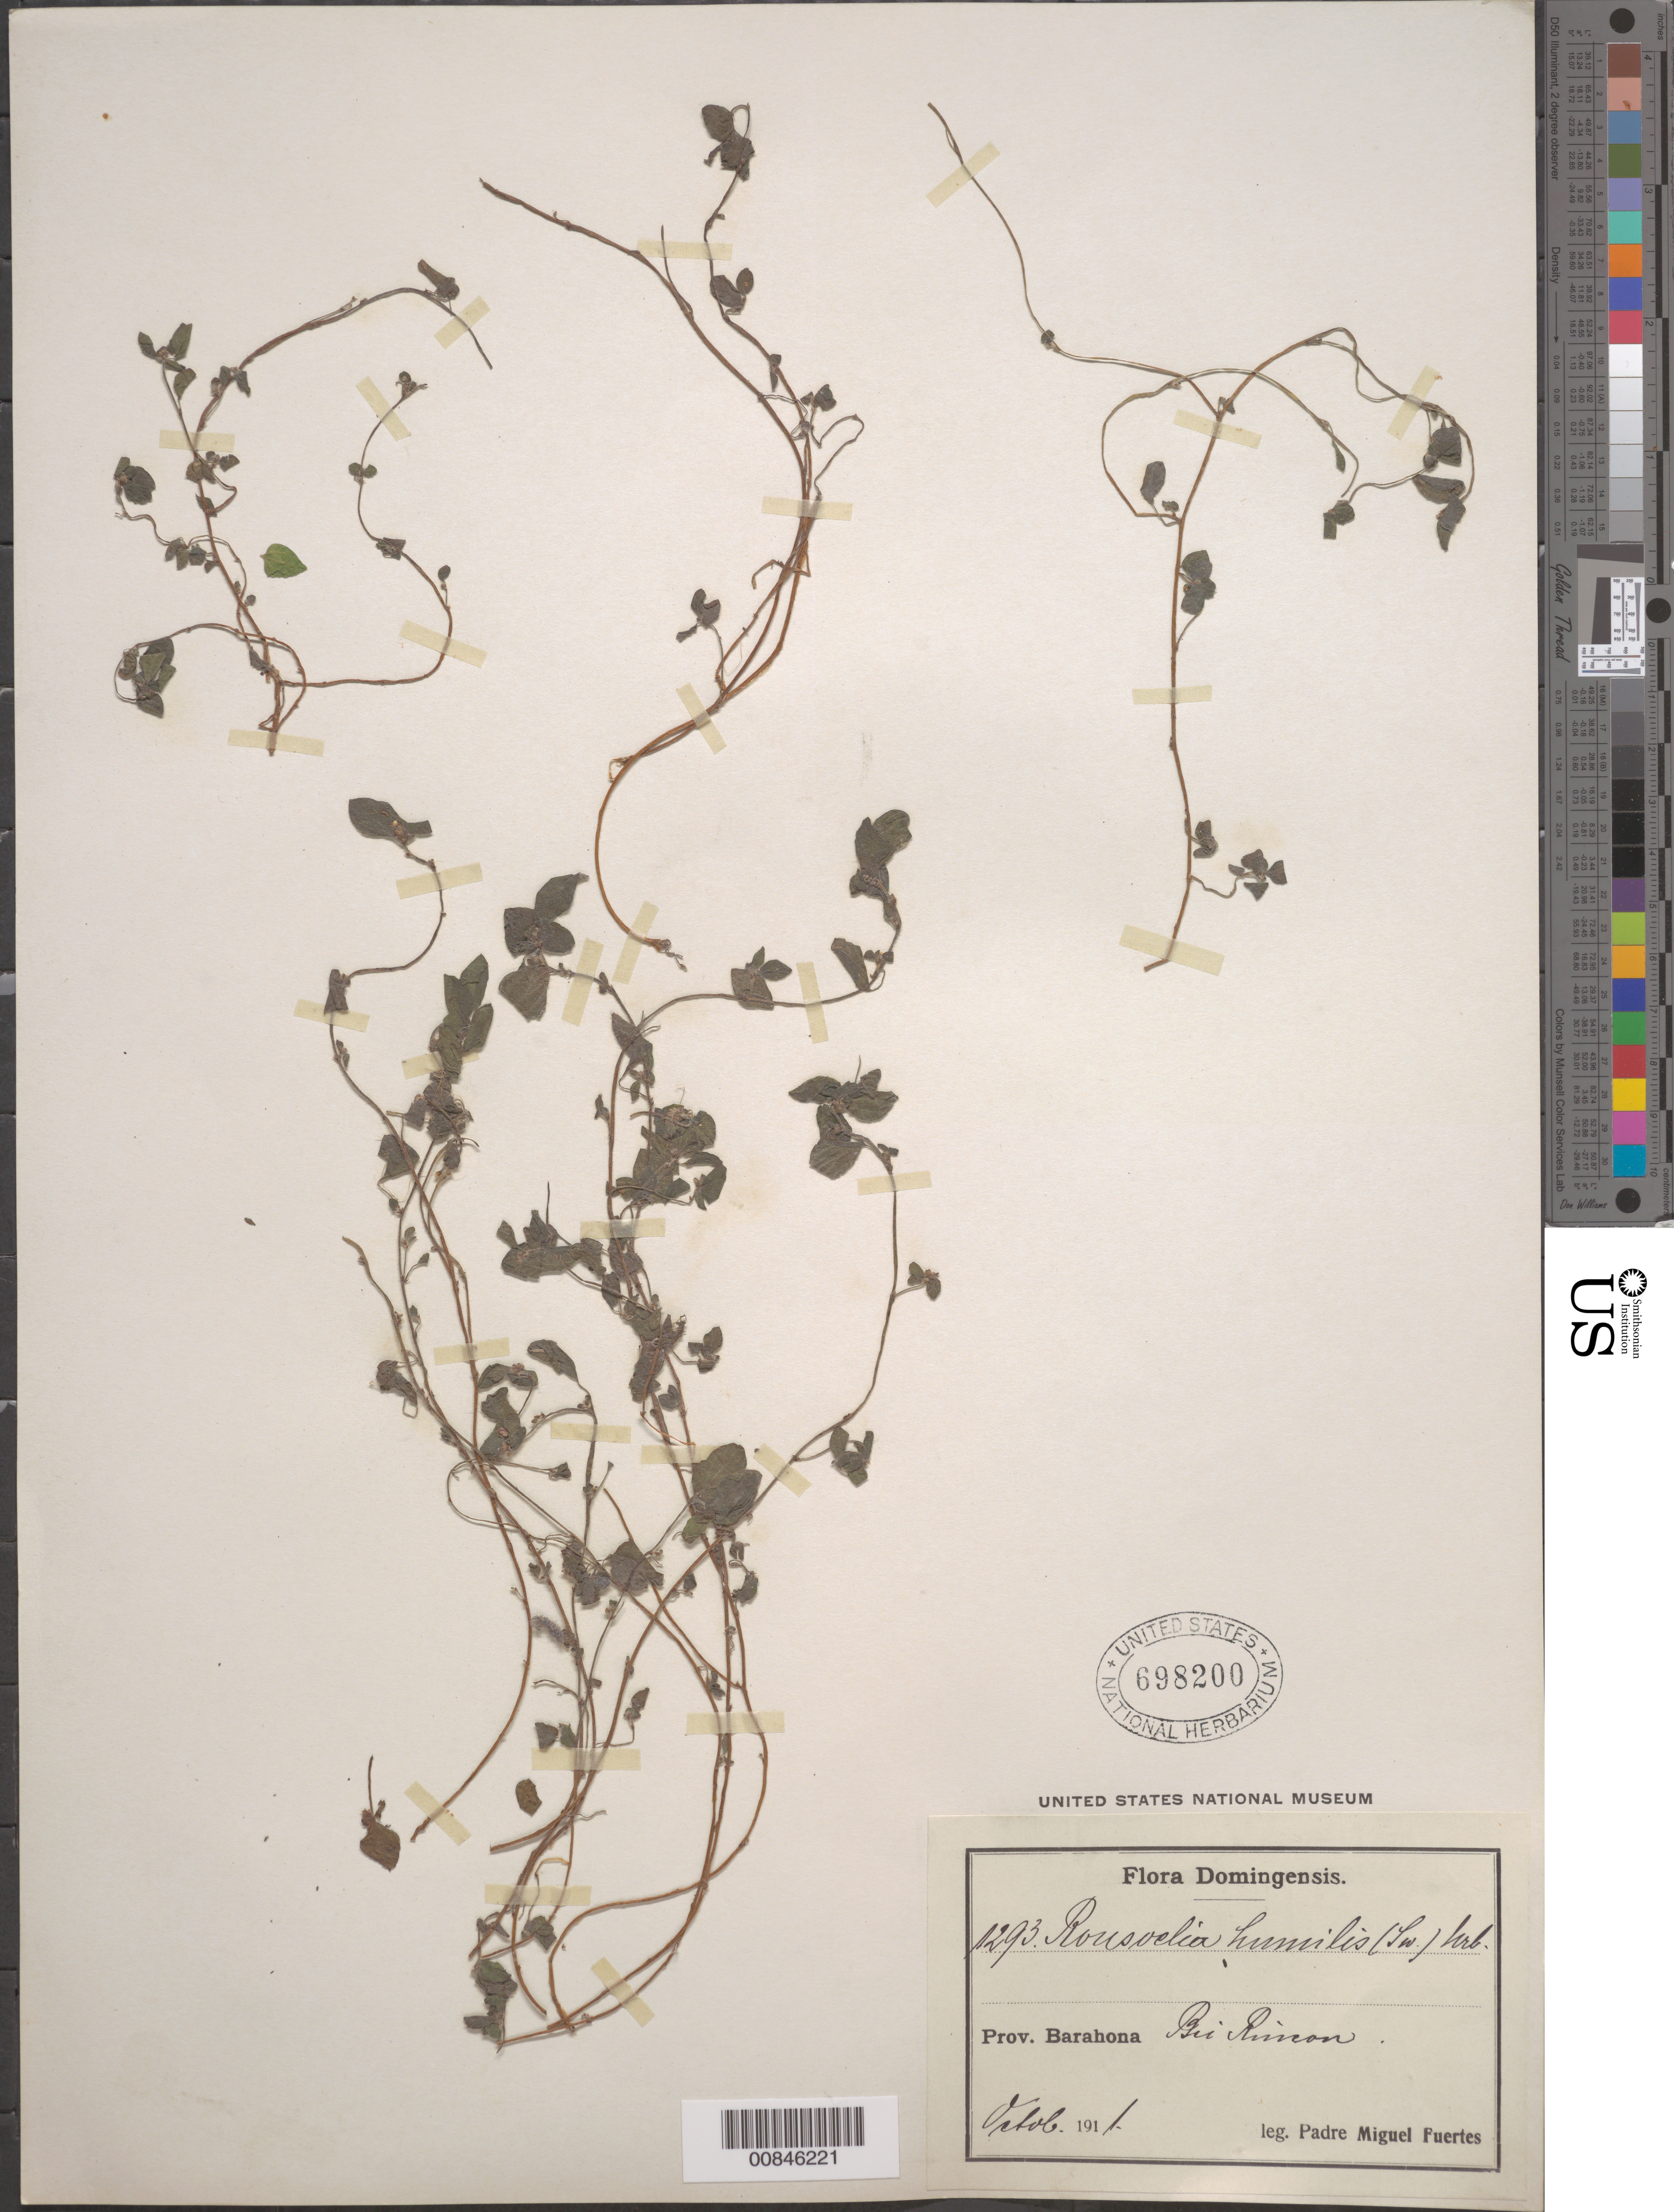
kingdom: Plantae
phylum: Tracheophyta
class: Magnoliopsida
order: Rosales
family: Urticaceae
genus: Rousselia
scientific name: Rousselia humilis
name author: (Sw.) Urb.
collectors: M. D. Fuertes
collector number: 1293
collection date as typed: Oct 1911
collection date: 1911-10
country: Dominican Republic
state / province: Barahona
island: Hispaniola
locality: Bei Rincón.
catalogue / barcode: US 698200